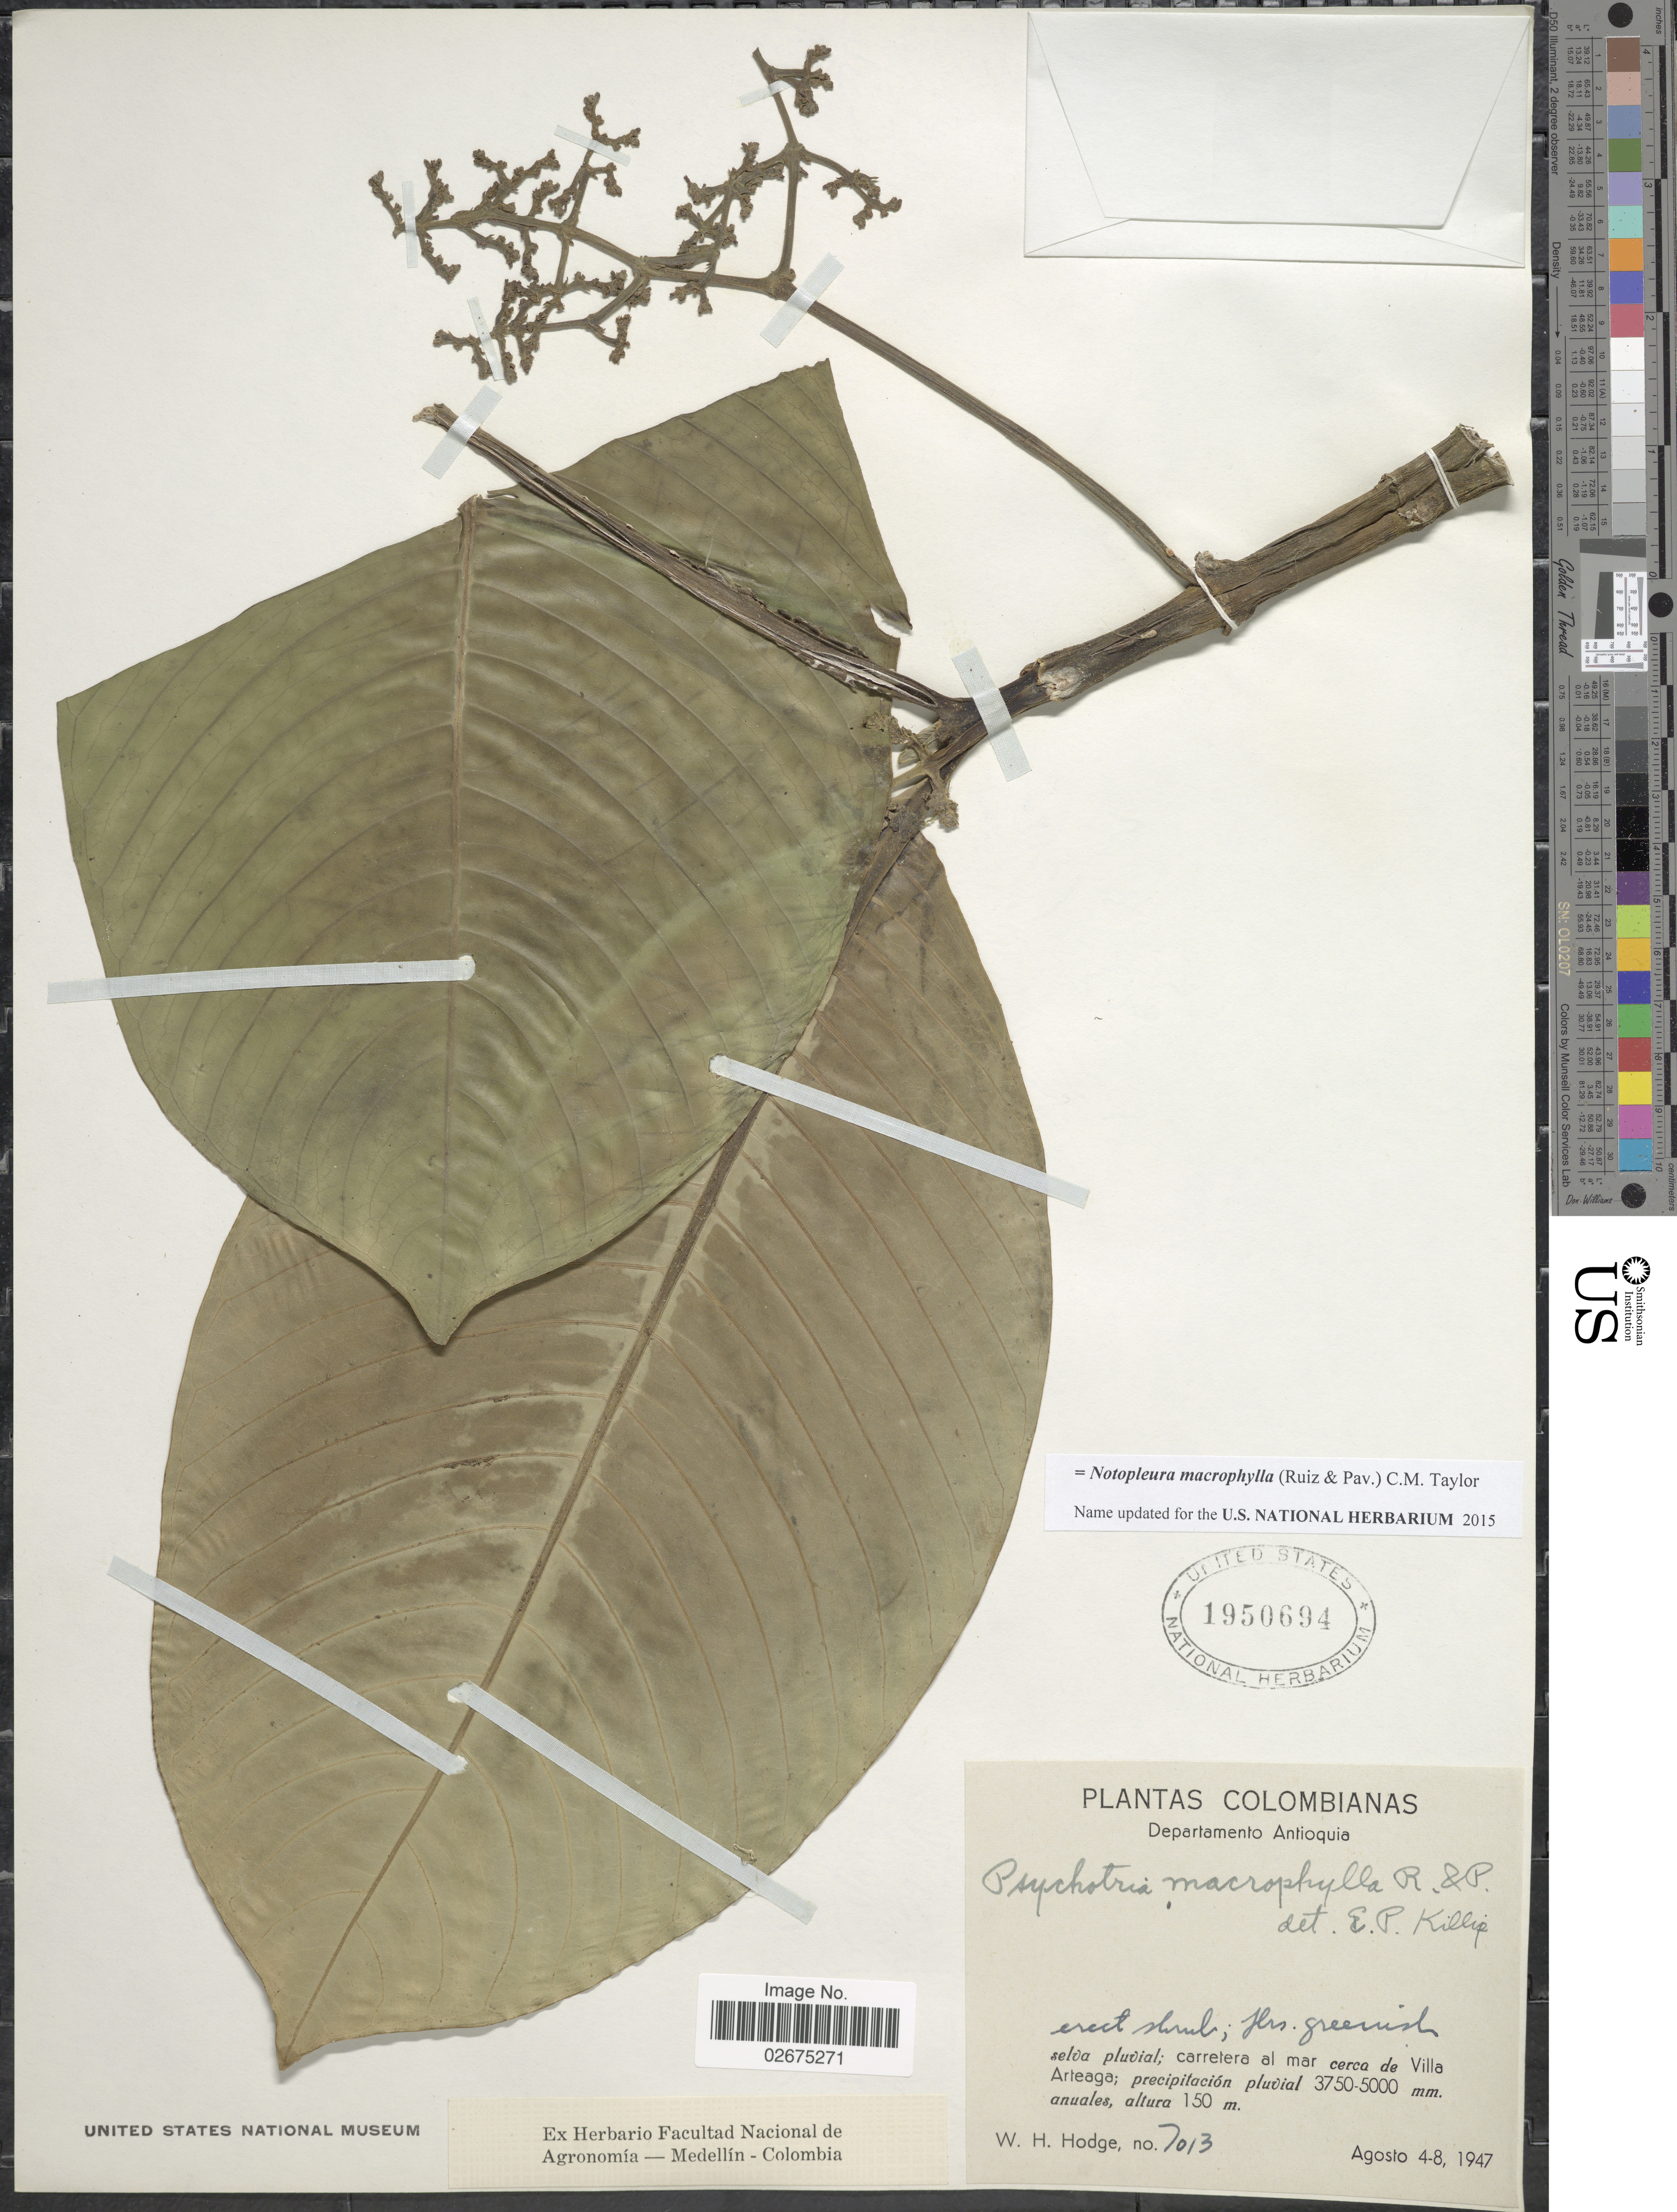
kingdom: Plantae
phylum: Tracheophyta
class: Magnoliopsida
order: Gentianales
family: Rubiaceae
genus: Notopleura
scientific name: Notopleura macrophylla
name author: (Ruiz & Pav.) C.M. Taylor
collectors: W. Hodge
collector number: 7013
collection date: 1947-08-04/1947-08-08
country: Colombia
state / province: Antioquia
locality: Departamento Antioquia, Selva pluvial; carretera al mar cerca de Villa Arteaga; precipitación pluvial 3750-5000 mm. anuales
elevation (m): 150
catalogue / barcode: US 1950694